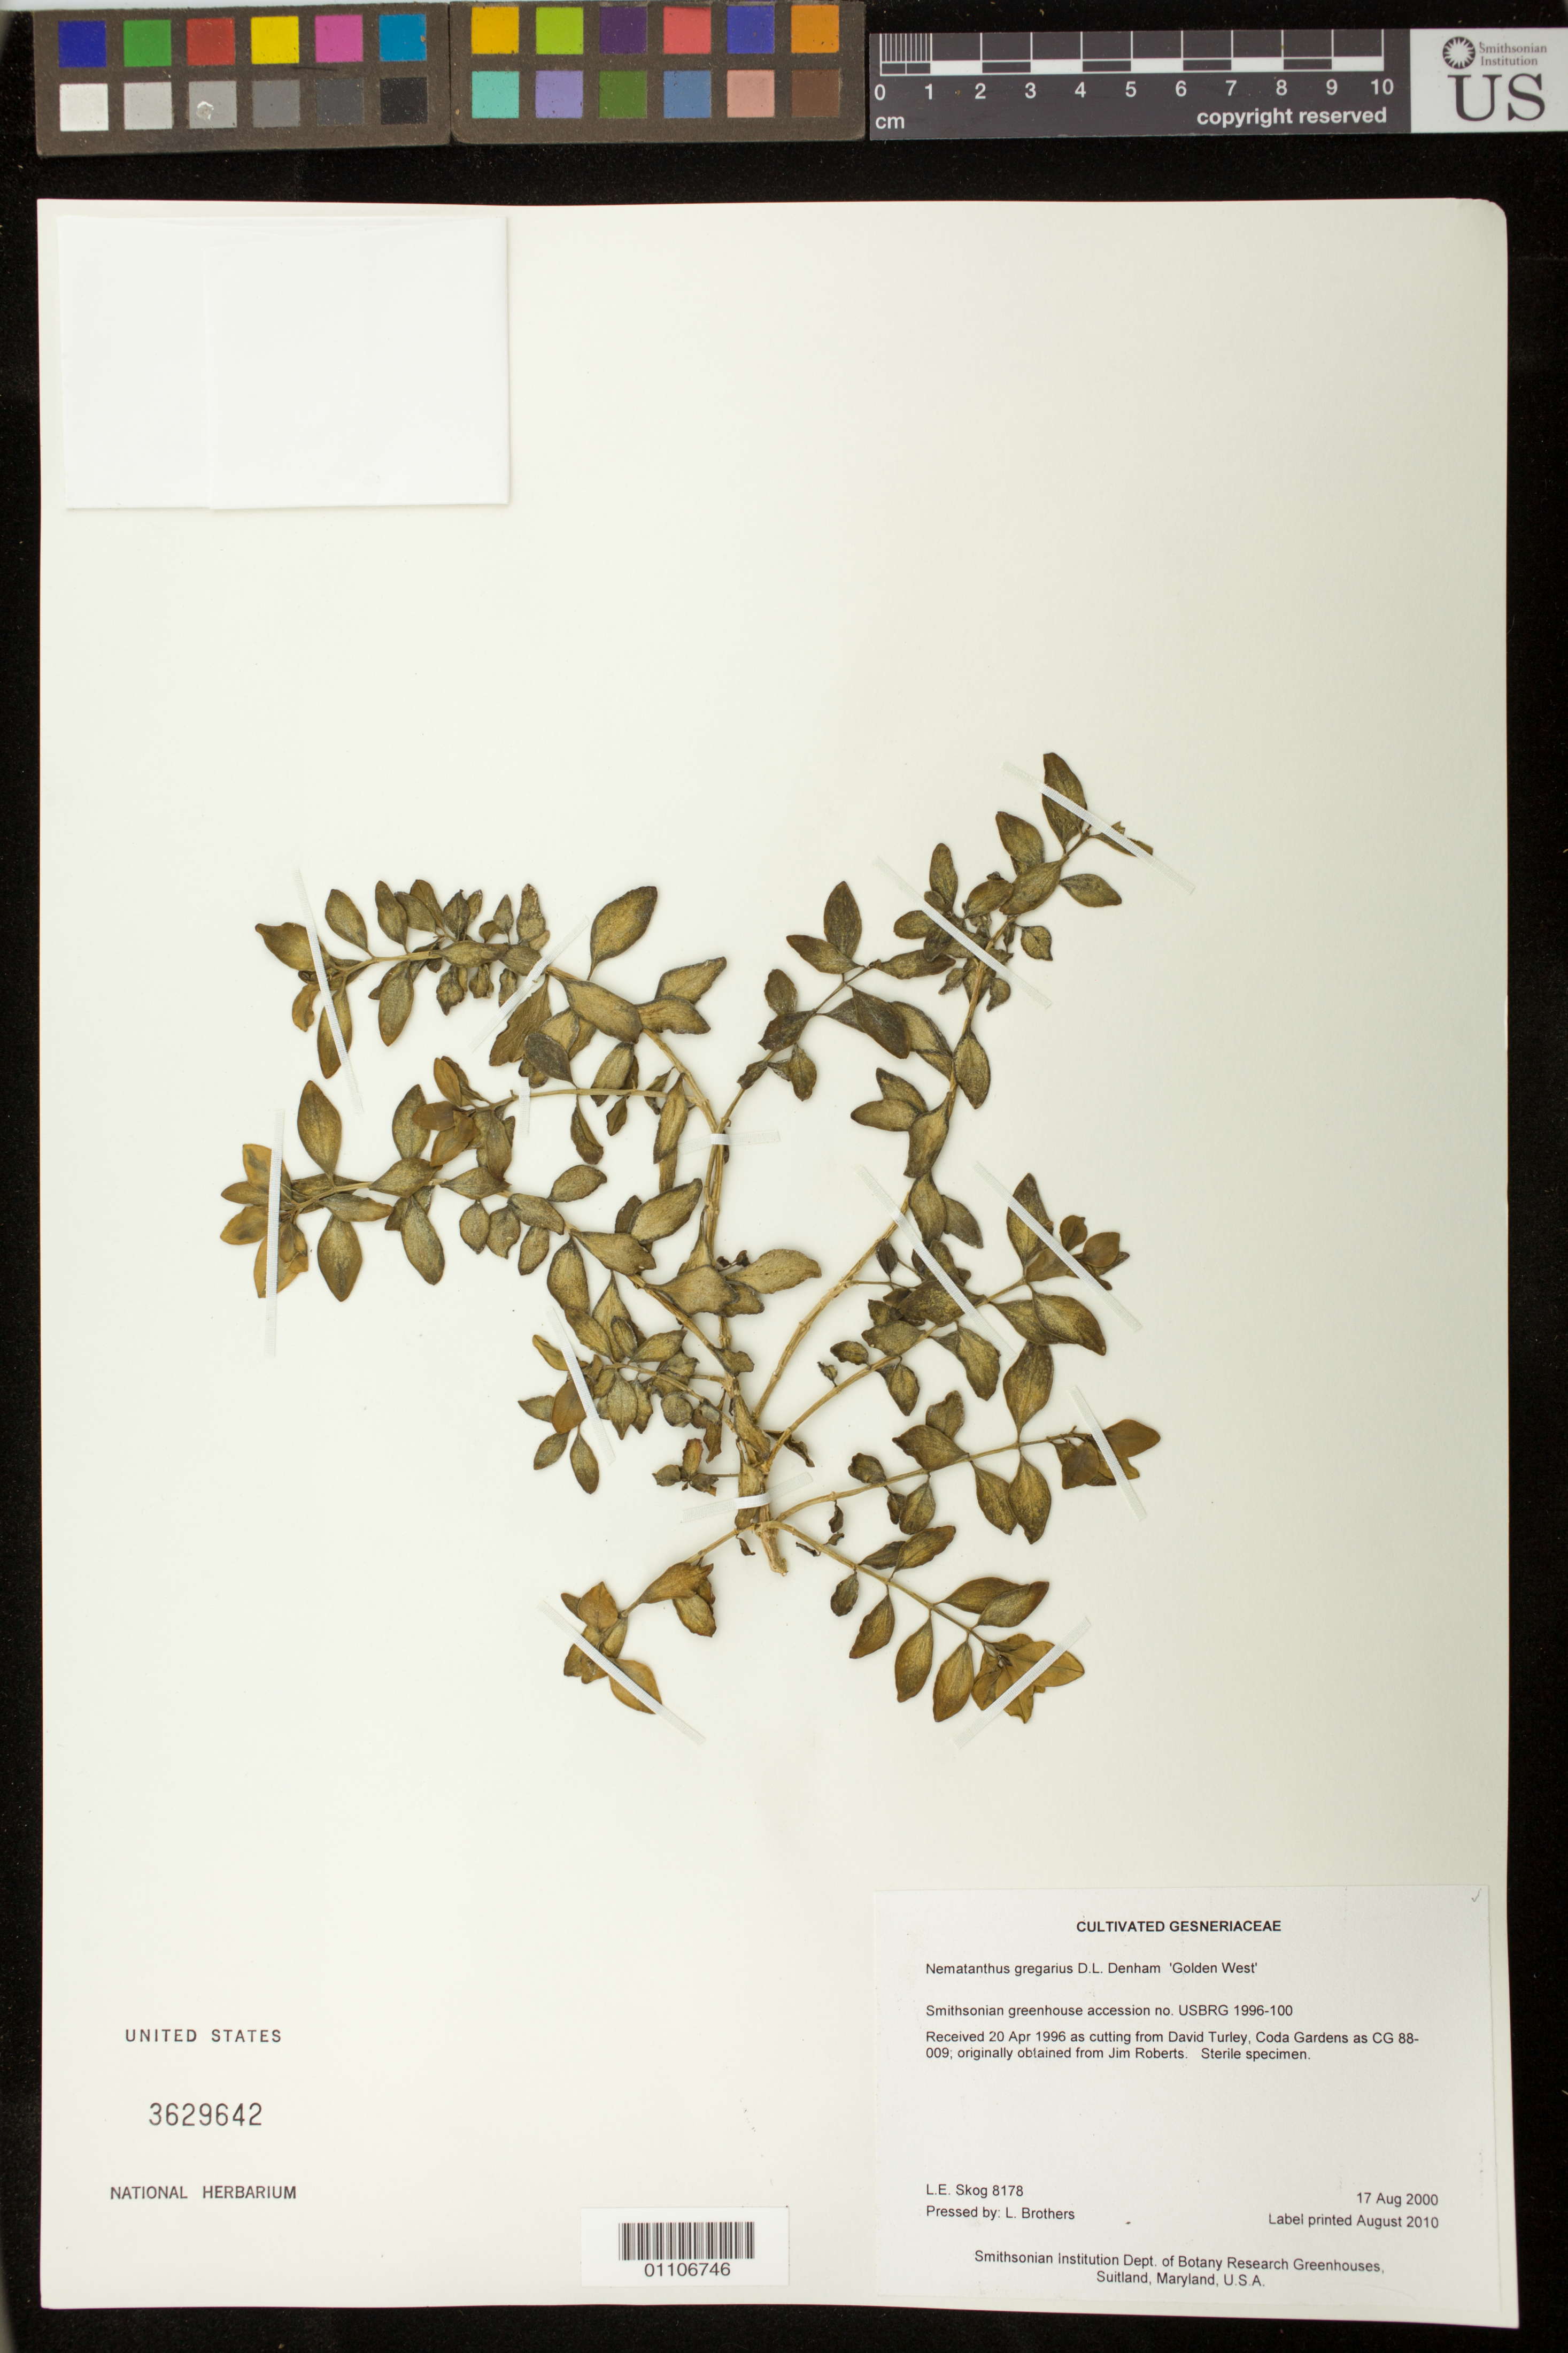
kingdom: Plantae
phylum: Tracheophyta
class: Magnoliopsida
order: Lamiales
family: Gesneriaceae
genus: Nematanthus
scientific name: Nematanthus gregarius 'Golden West'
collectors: L. E. Skog & L. Brothers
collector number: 8178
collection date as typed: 17 Aug 2000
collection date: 2000-08-17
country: United States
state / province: Maryland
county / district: Prince George's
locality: Smithsonian Institution Dept. of Botany Research Greenhouses, Suitland, Maryland, U.S.A.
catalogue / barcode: US 3629642